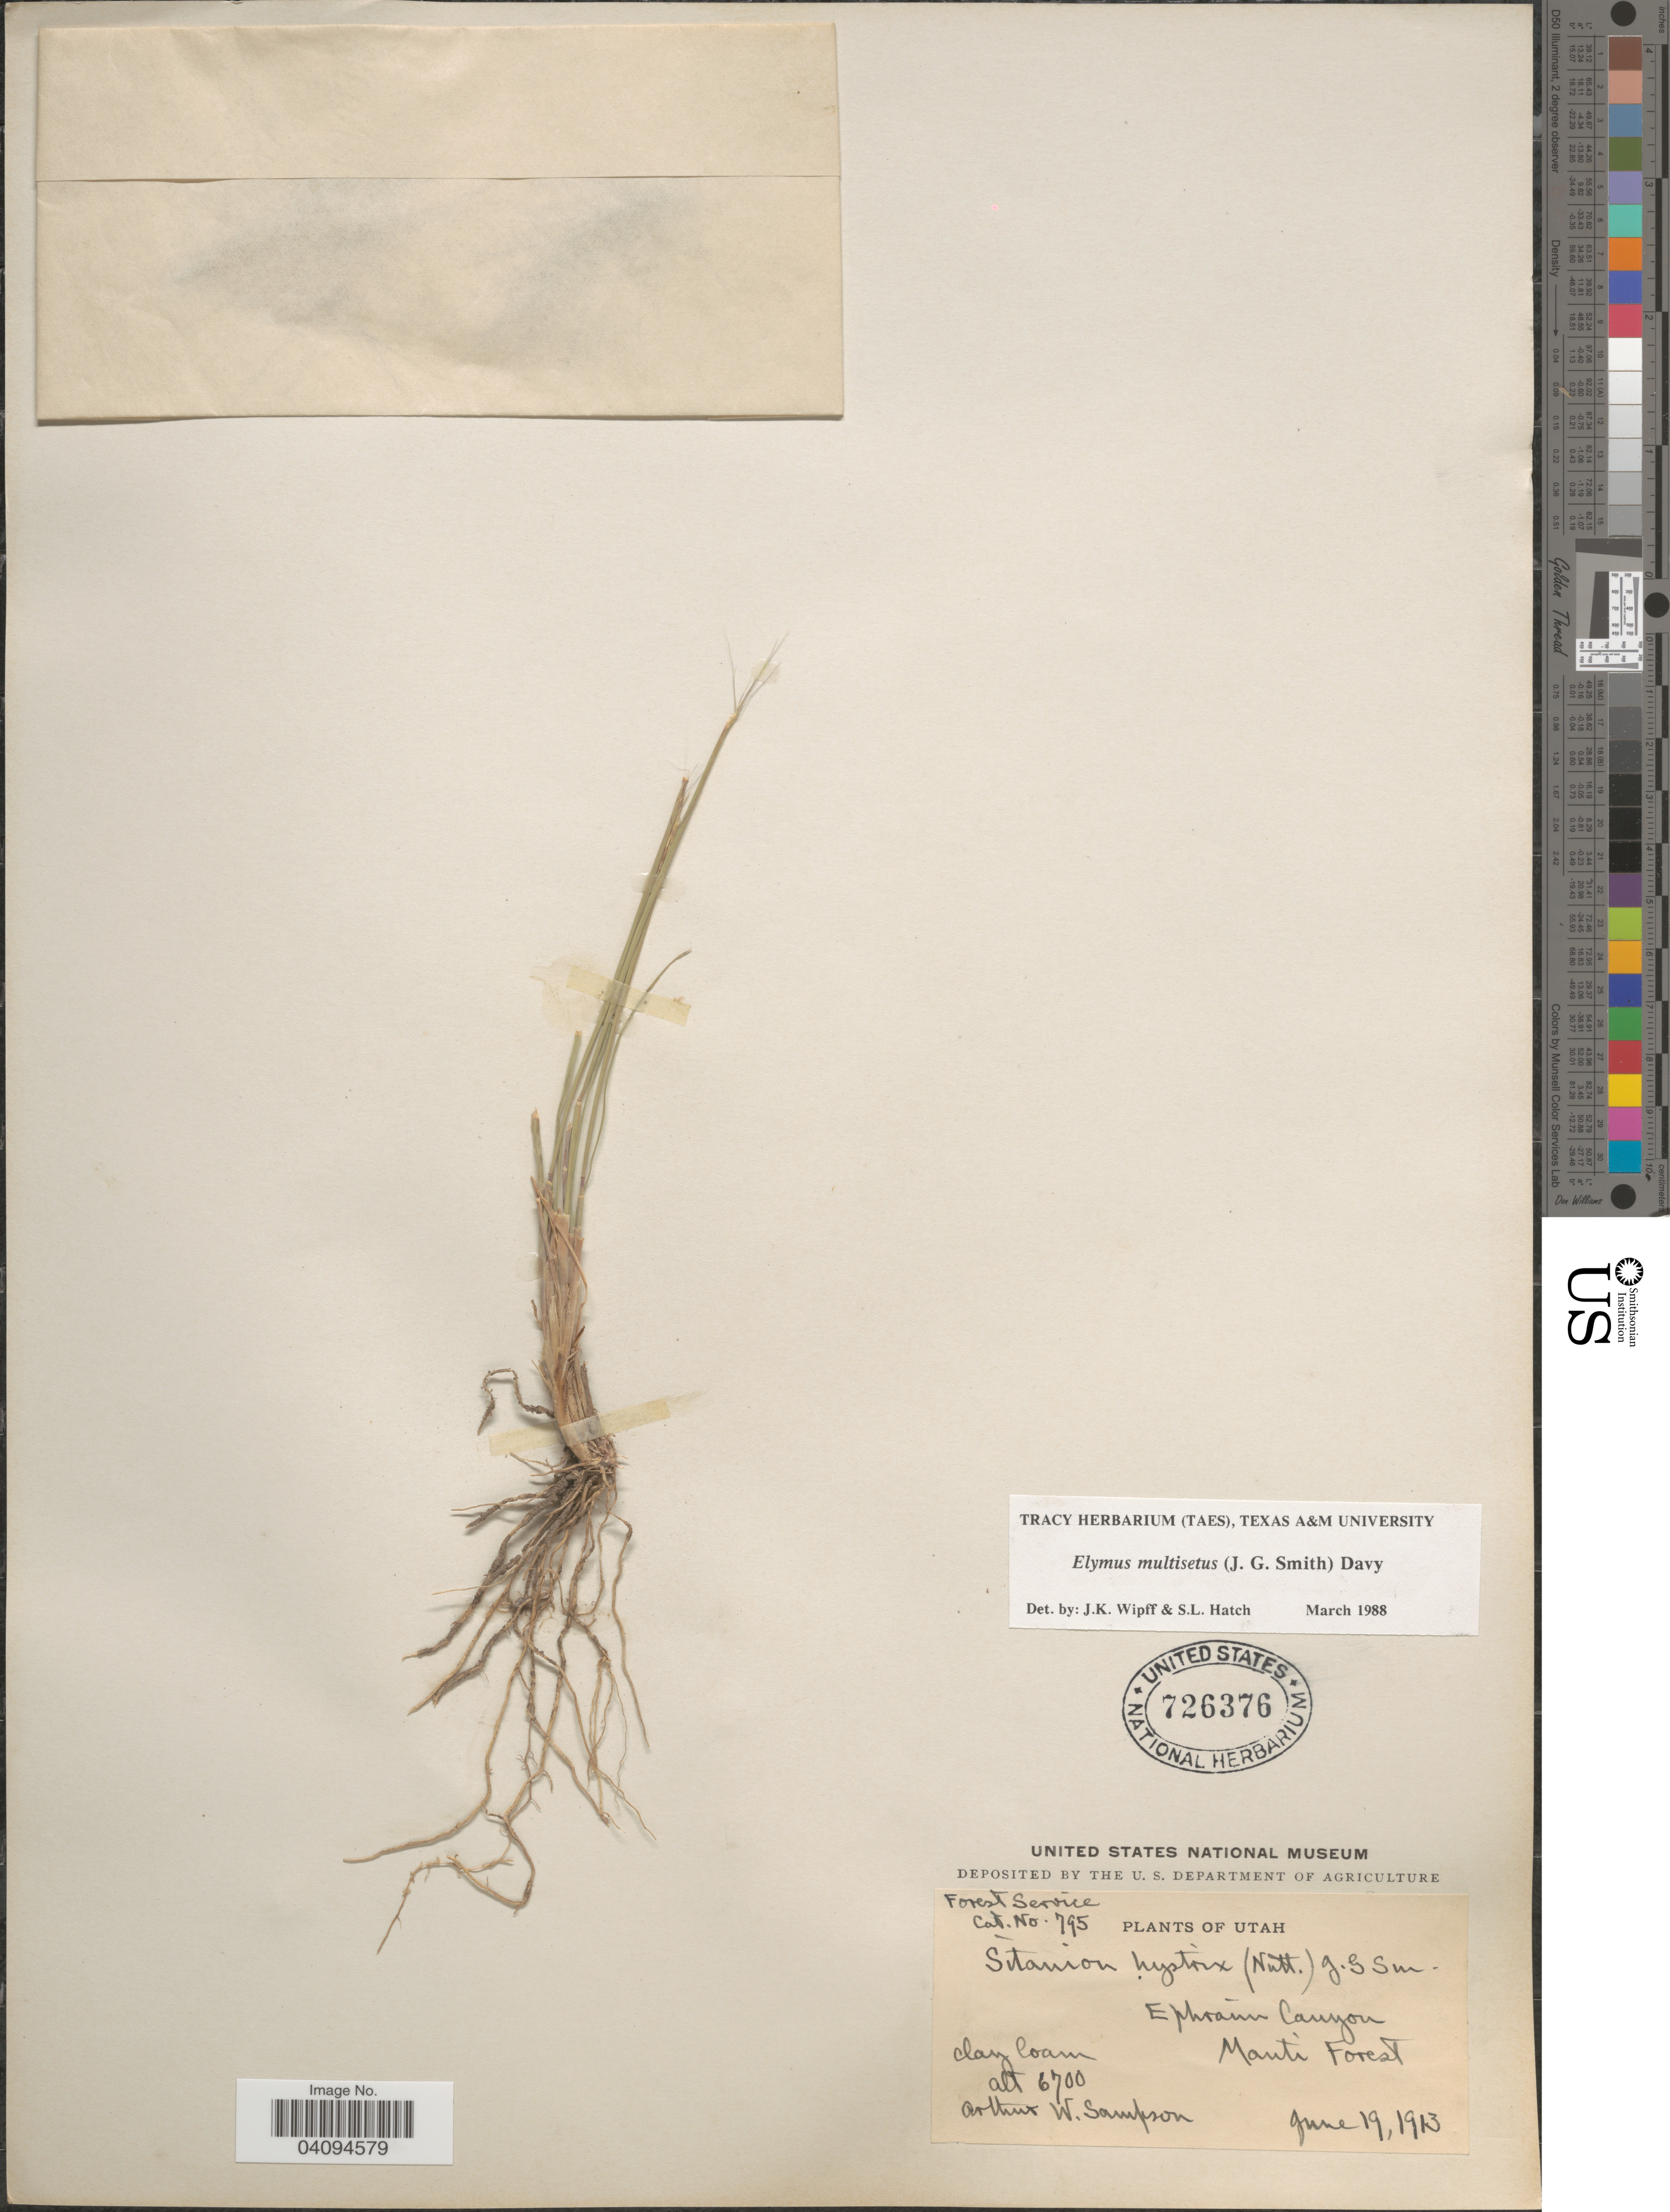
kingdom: Plantae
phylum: Tracheophyta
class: Liliopsida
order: Poales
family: Poaceae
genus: Elymus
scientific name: Elymus multisetus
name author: (J.G. Sm.) Burtt Davy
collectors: A. Sampson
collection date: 1913-06-19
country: United States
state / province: Utah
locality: Ephraim Canyon. Manti Forest.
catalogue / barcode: US 726376